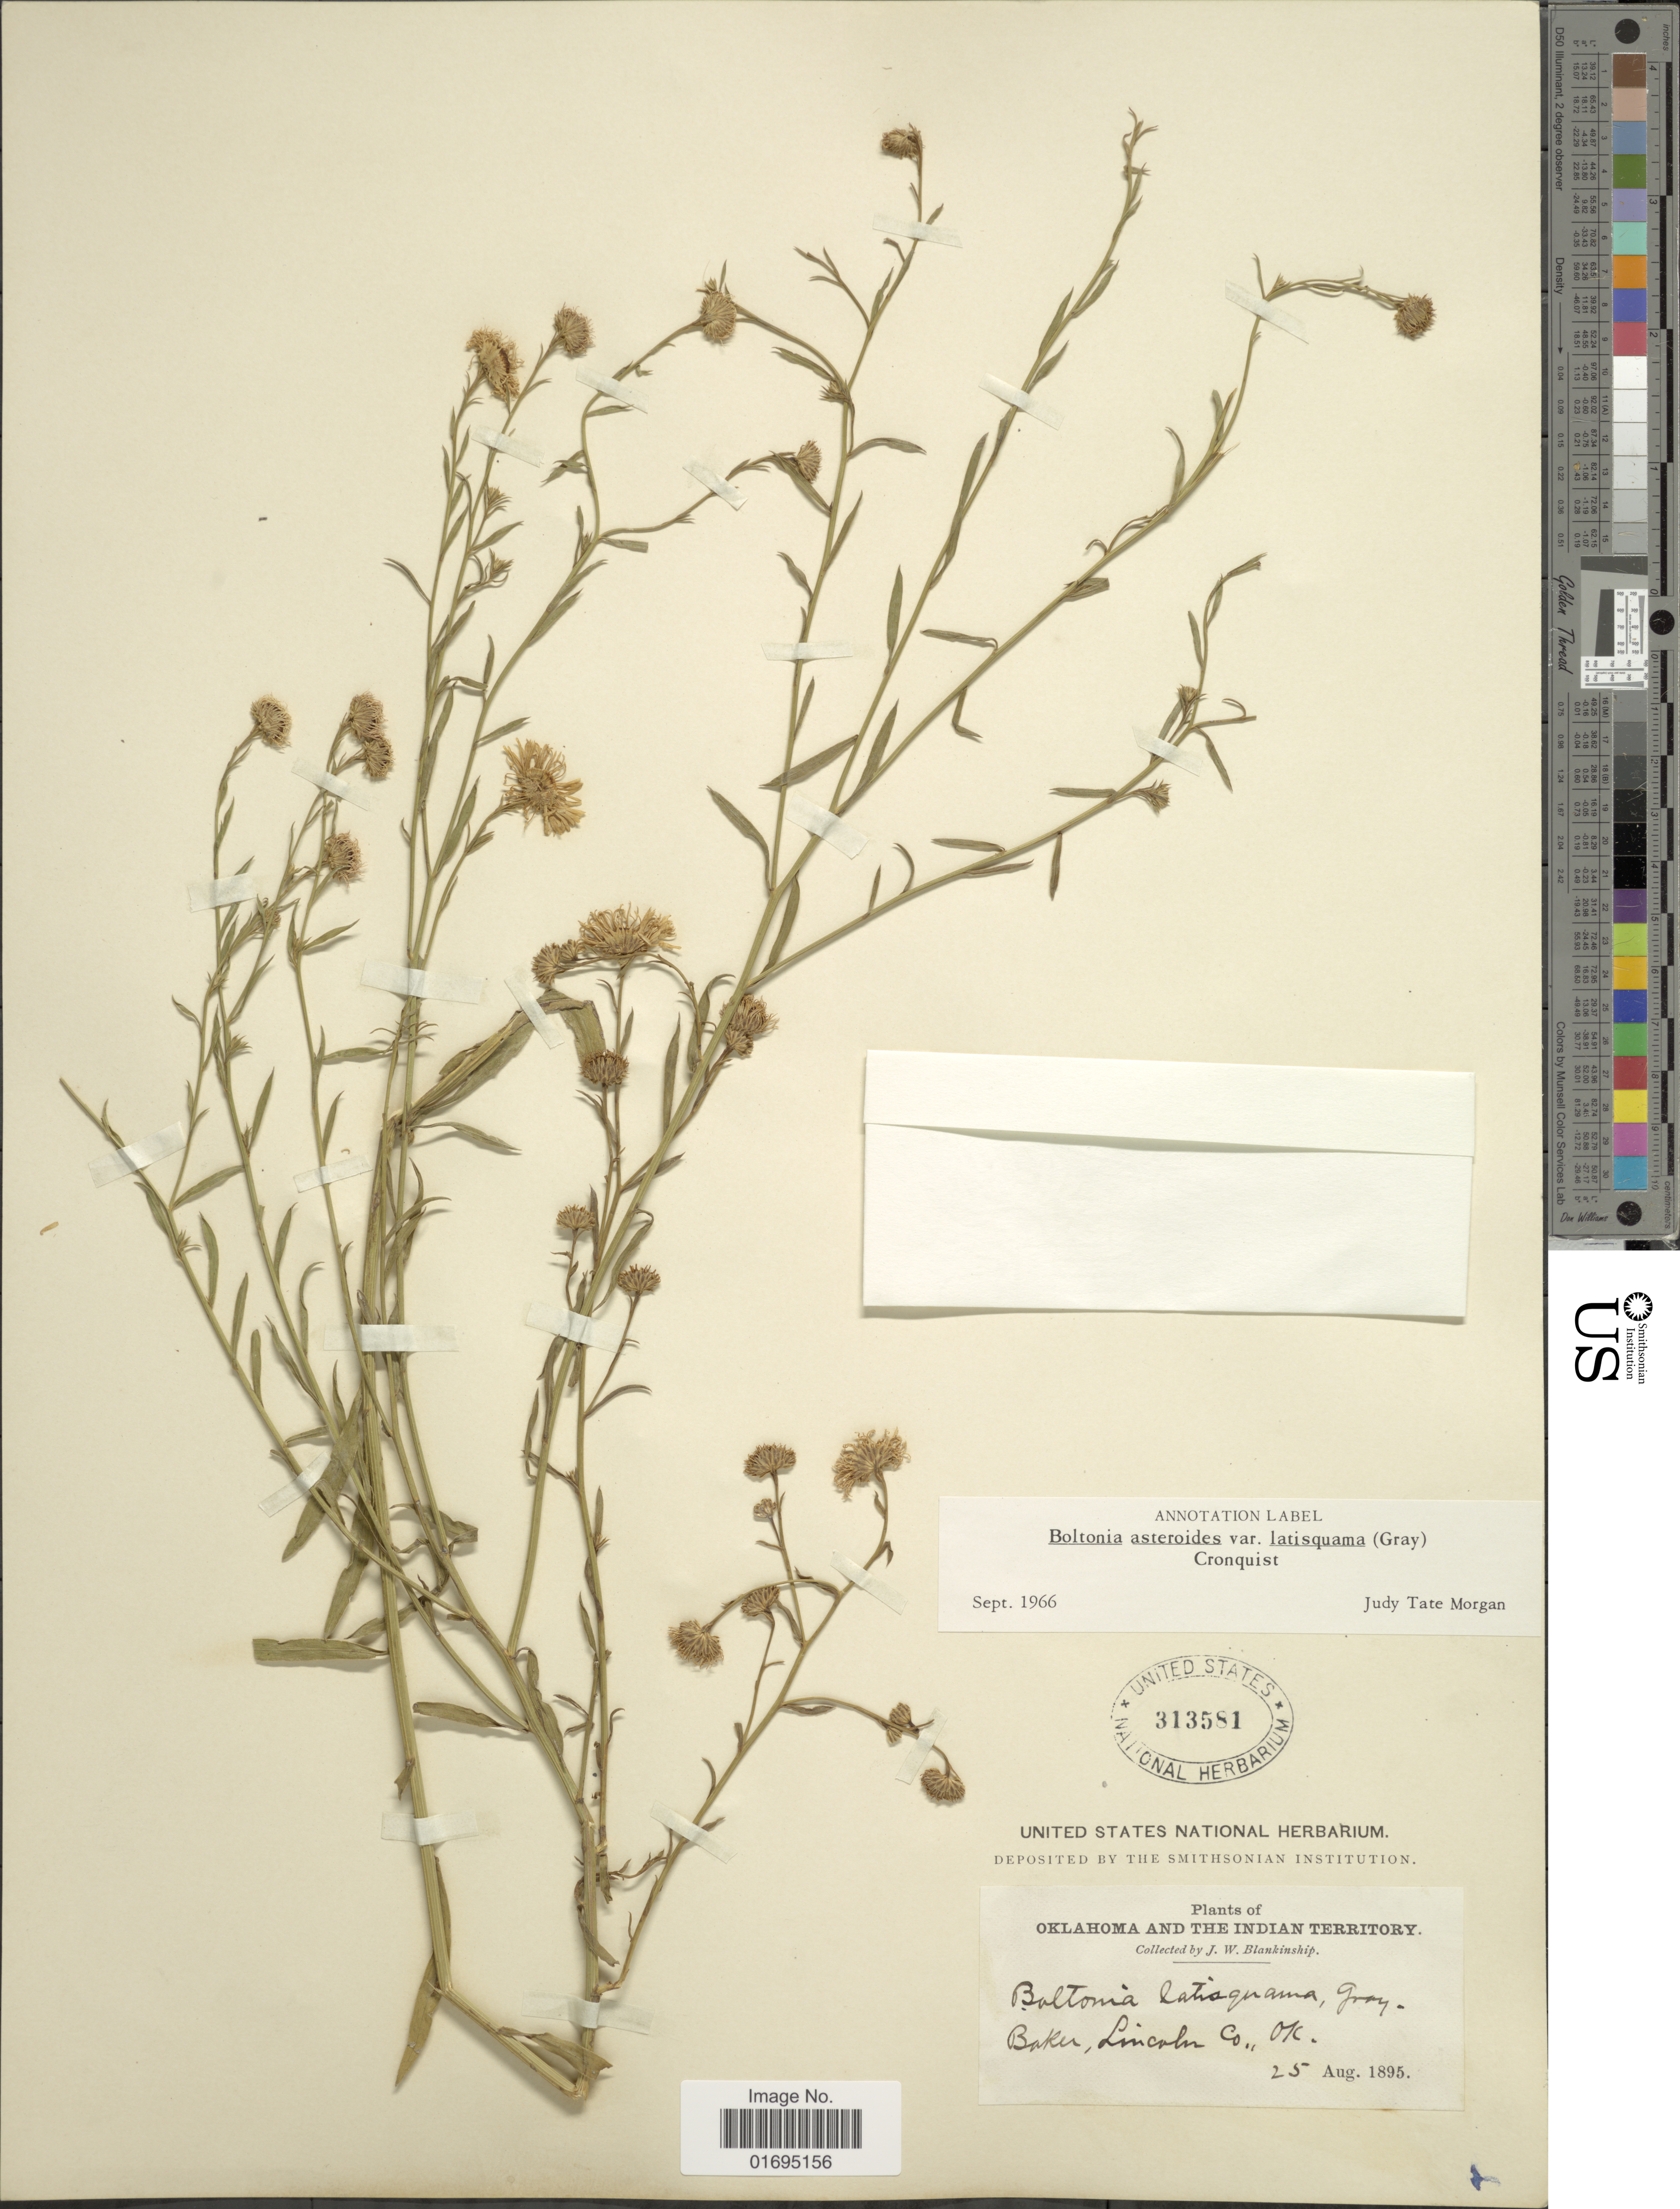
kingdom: Plantae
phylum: Tracheophyta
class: Magnoliopsida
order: Asterales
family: Asteraceae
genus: Boltonia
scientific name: Boltonia asteroides var. latisquama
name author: (A. Gray) Cronq.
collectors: J. W. Blankinship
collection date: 1895-08-25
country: United States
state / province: Oklahoma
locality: Baker, Lincoln Co.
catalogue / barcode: US 313581